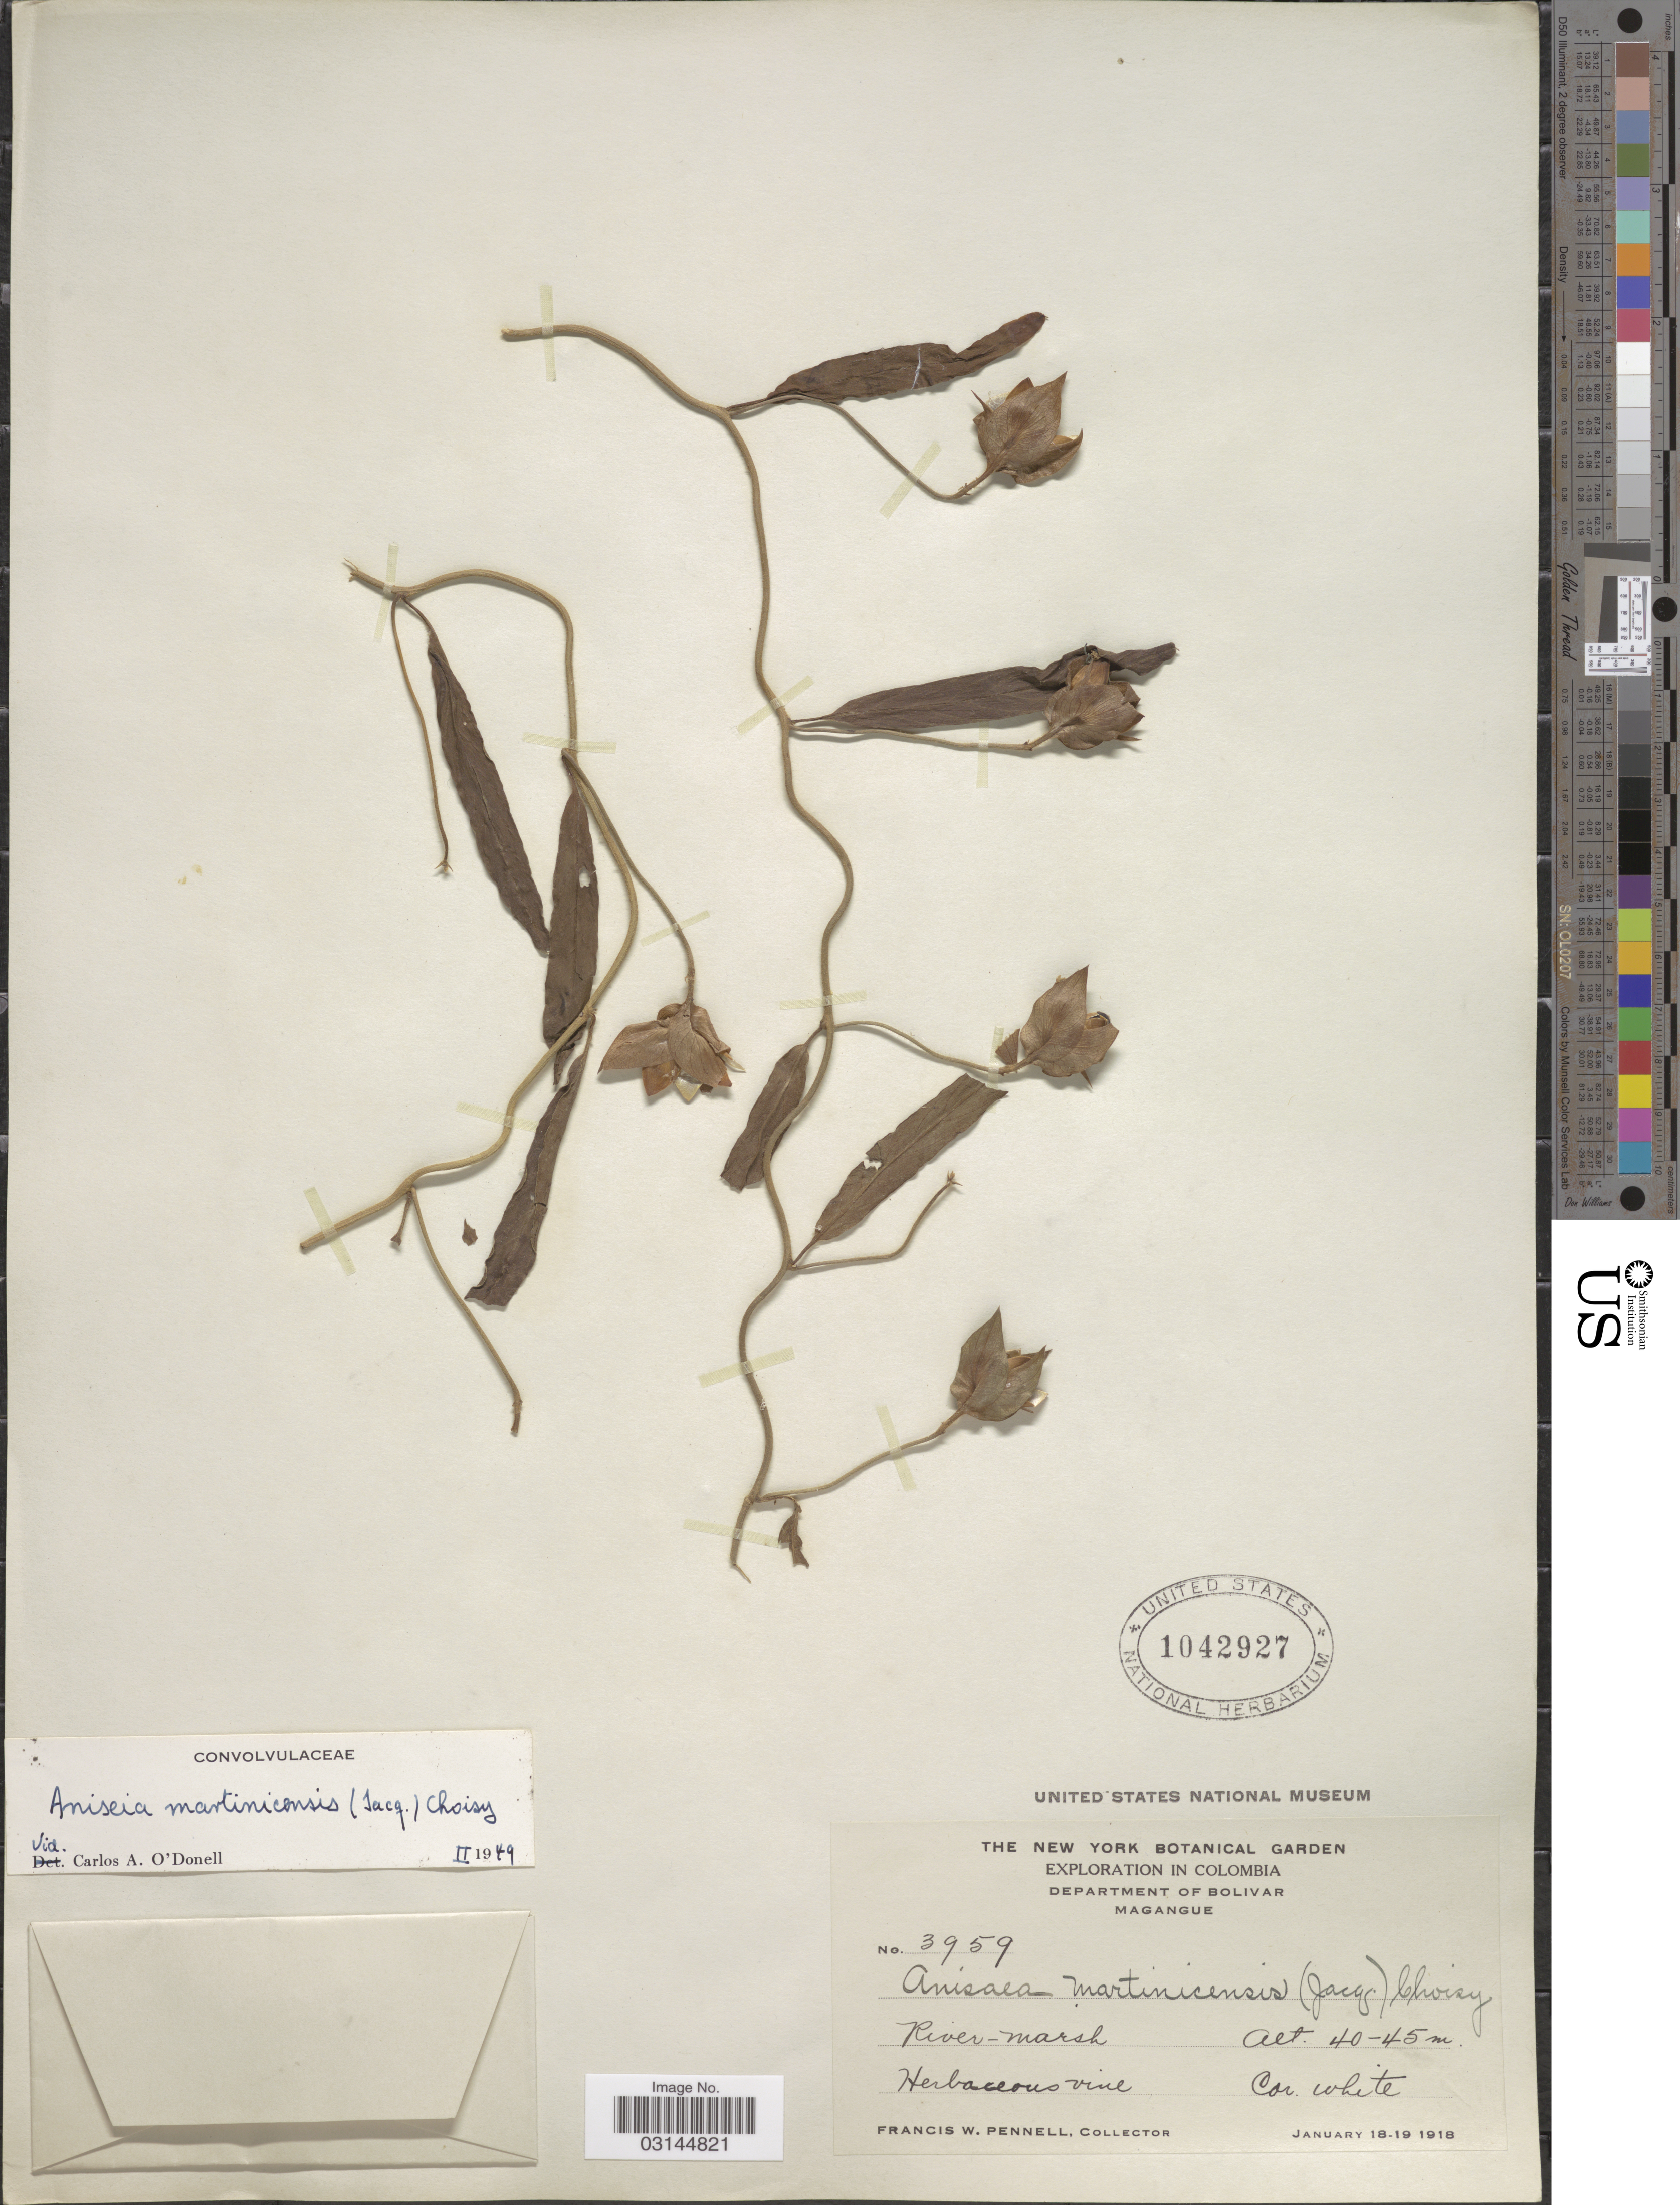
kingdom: Plantae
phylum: Tracheophyta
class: Magnoliopsida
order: Solanales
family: Convolvulaceae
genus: Aniseia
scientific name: Aniseia martinicensis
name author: (Jacq.) Choisy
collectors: F. W. Pennell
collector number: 3959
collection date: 1918-01-18/1918-01-19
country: Colombia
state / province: Bolívar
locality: Department of Bolivar, Magangue.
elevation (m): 40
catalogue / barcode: US 1042927